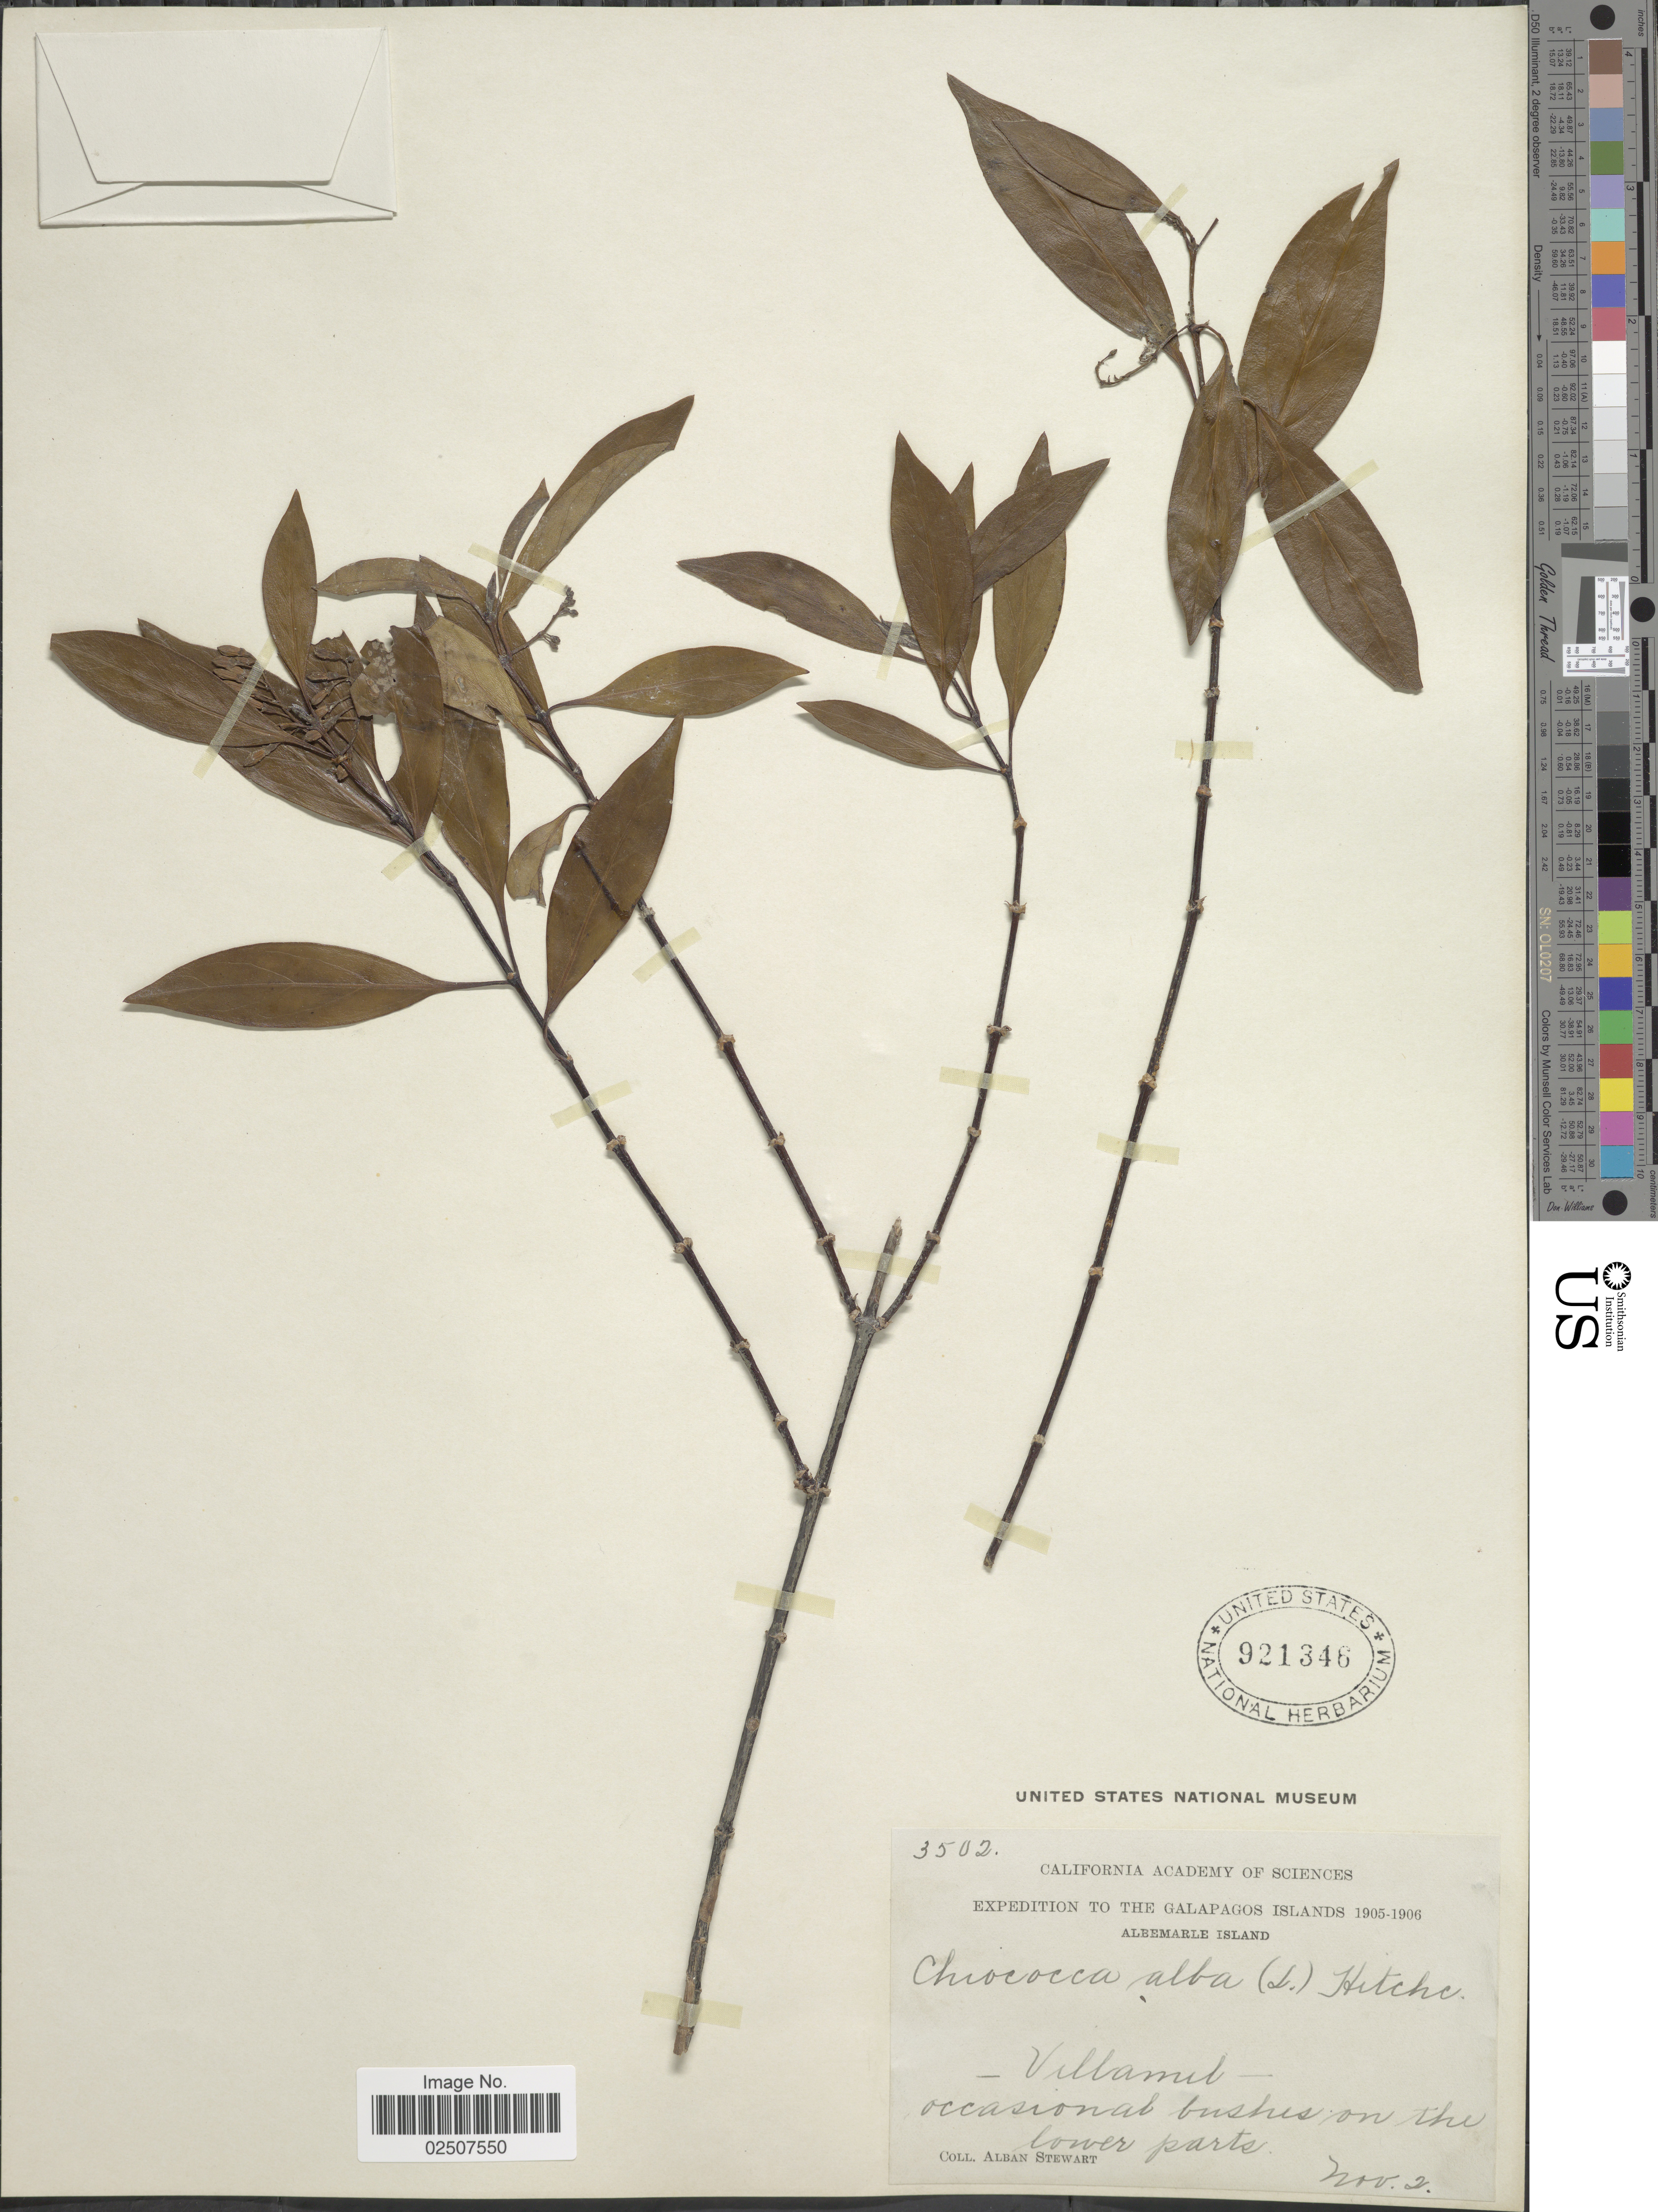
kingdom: Plantae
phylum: Tracheophyta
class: Magnoliopsida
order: Gentianales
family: Rubiaceae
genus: Chiococca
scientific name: Chiococca alba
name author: (L.) Hitchc.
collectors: A. Stewart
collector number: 3502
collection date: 1905-11-02/1906-11-02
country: Ecuador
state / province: Colón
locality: Galapagos Islands. Albemarle Island. Villamil.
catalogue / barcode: US 921346